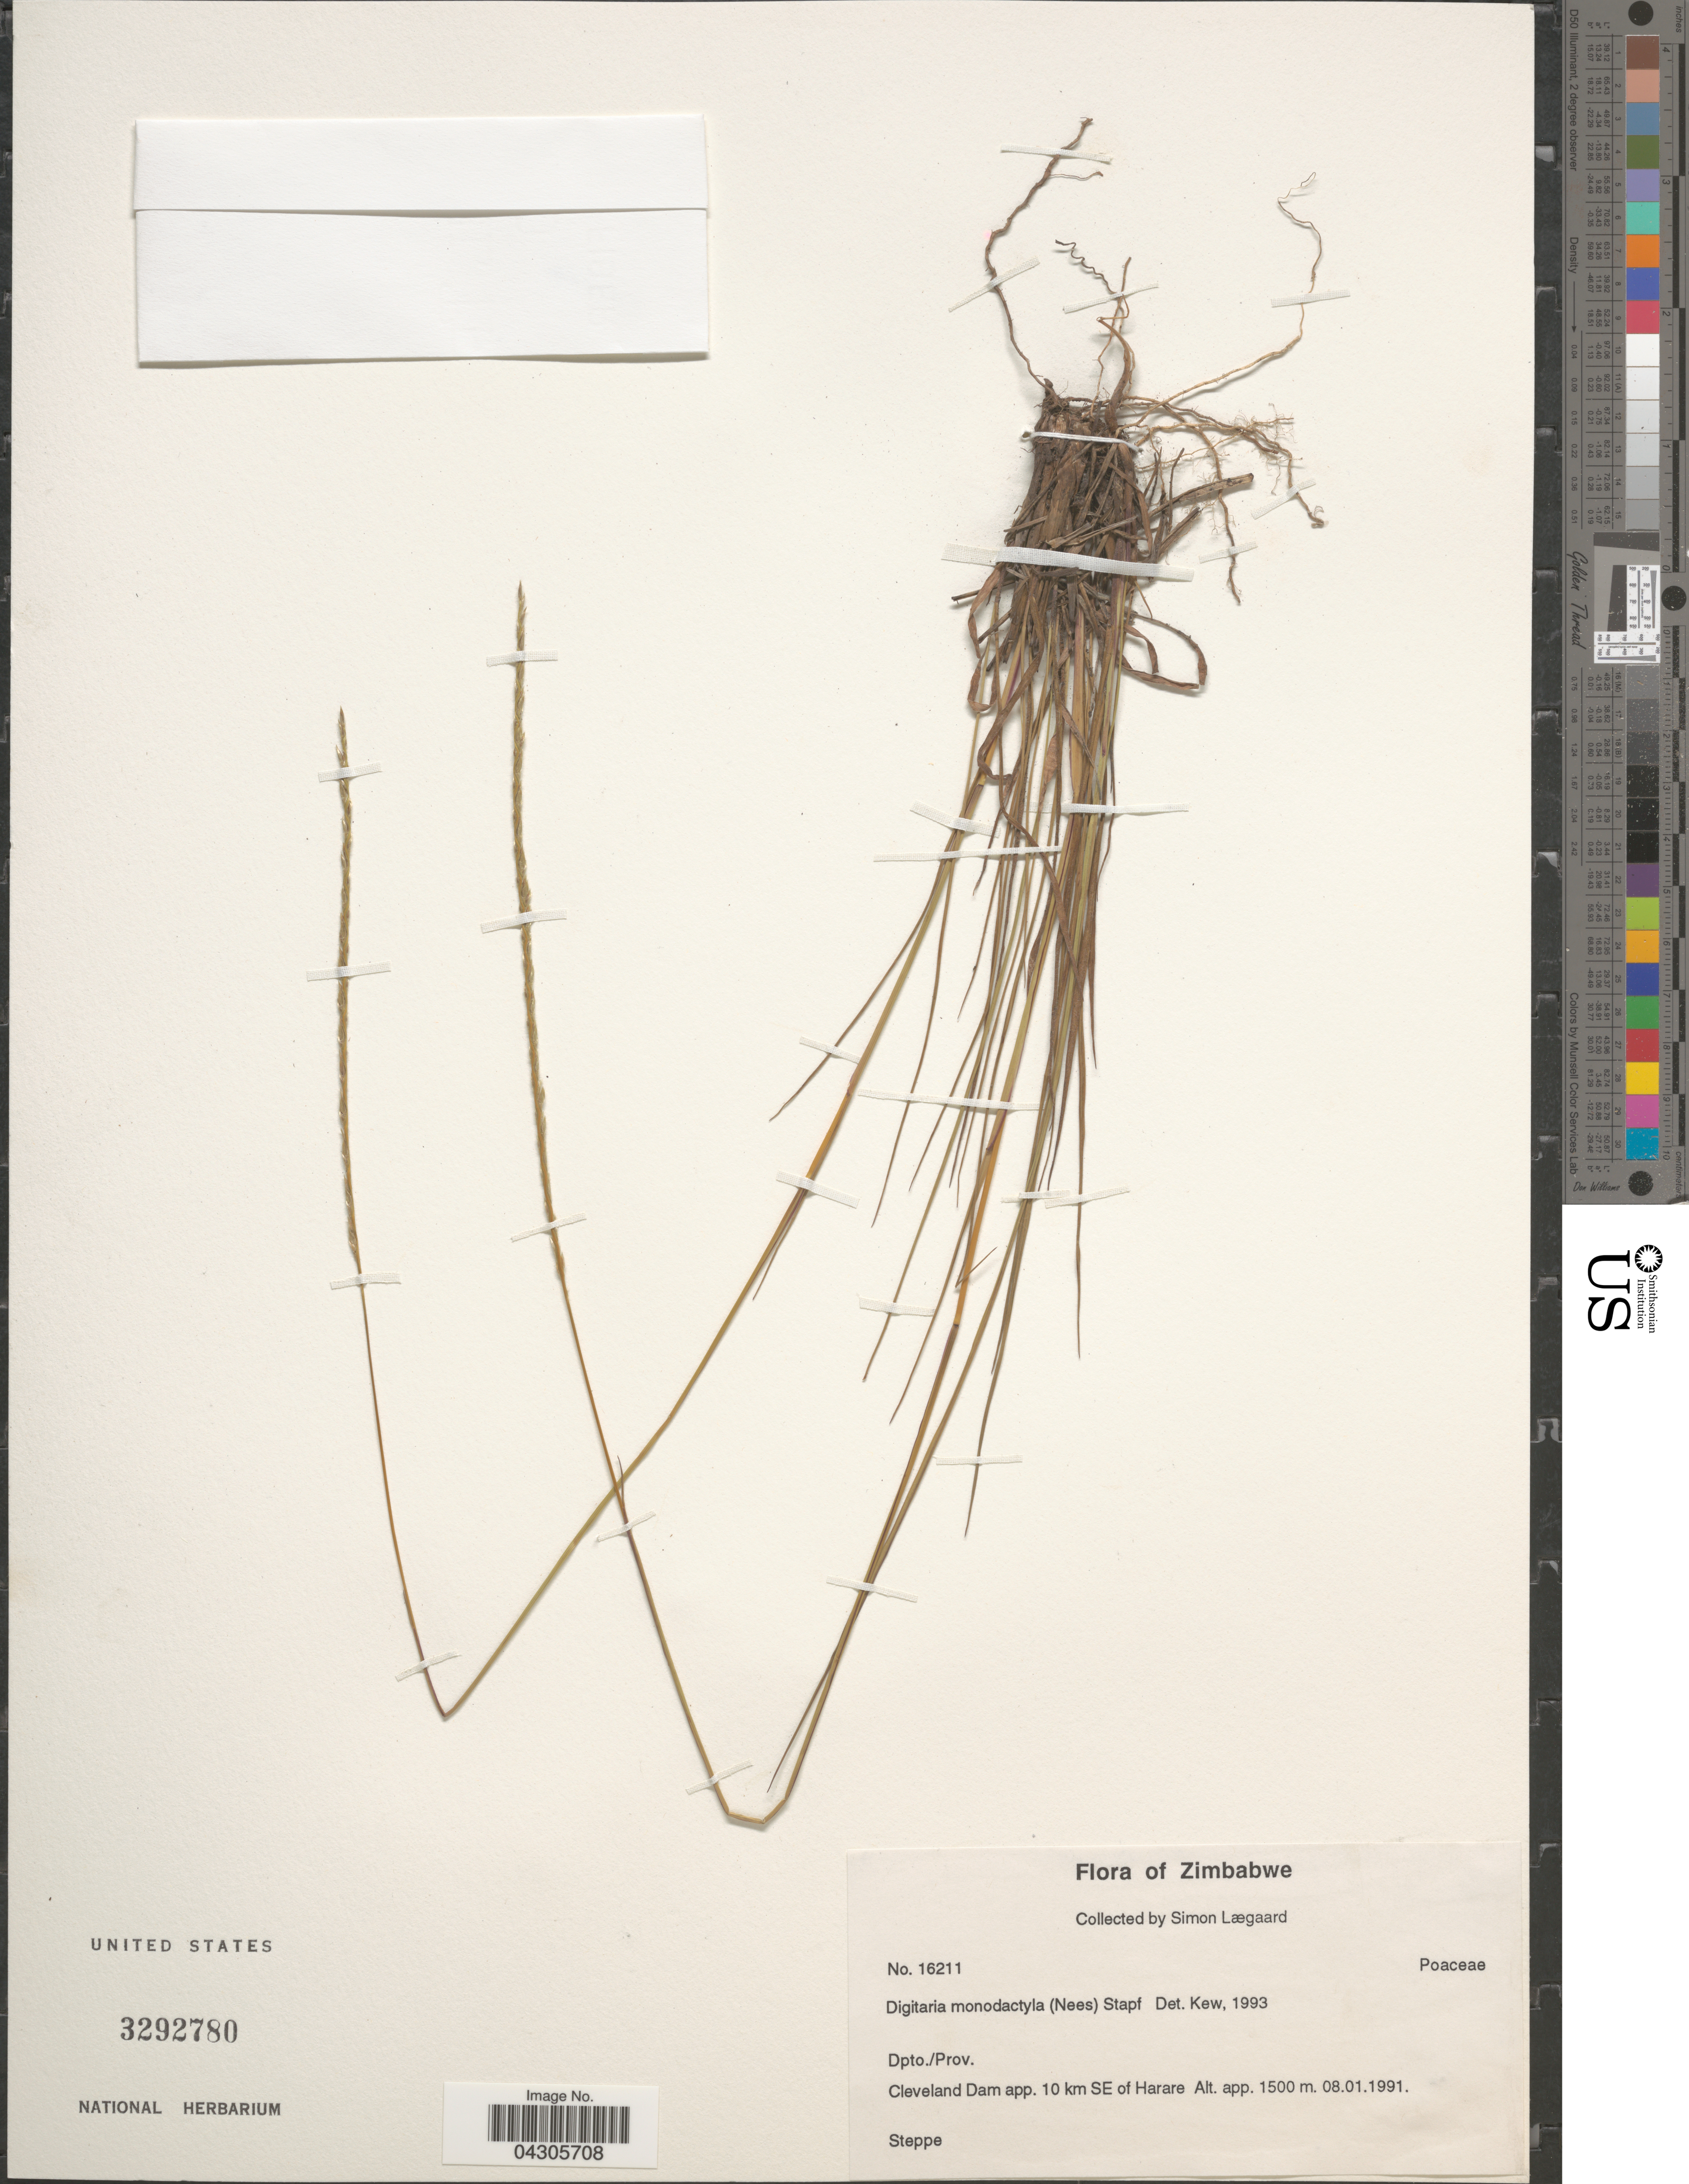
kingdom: Plantae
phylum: Tracheophyta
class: Liliopsida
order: Poales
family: Poaceae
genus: Digitaria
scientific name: Digitaria monodactyla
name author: (Nees) Stapf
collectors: S. Lægaard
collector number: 16211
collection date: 1991-01-08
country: Zimbabwe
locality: Cleveland Dam app. 10 km SE of Harare.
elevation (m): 1500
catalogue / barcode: US 3292780